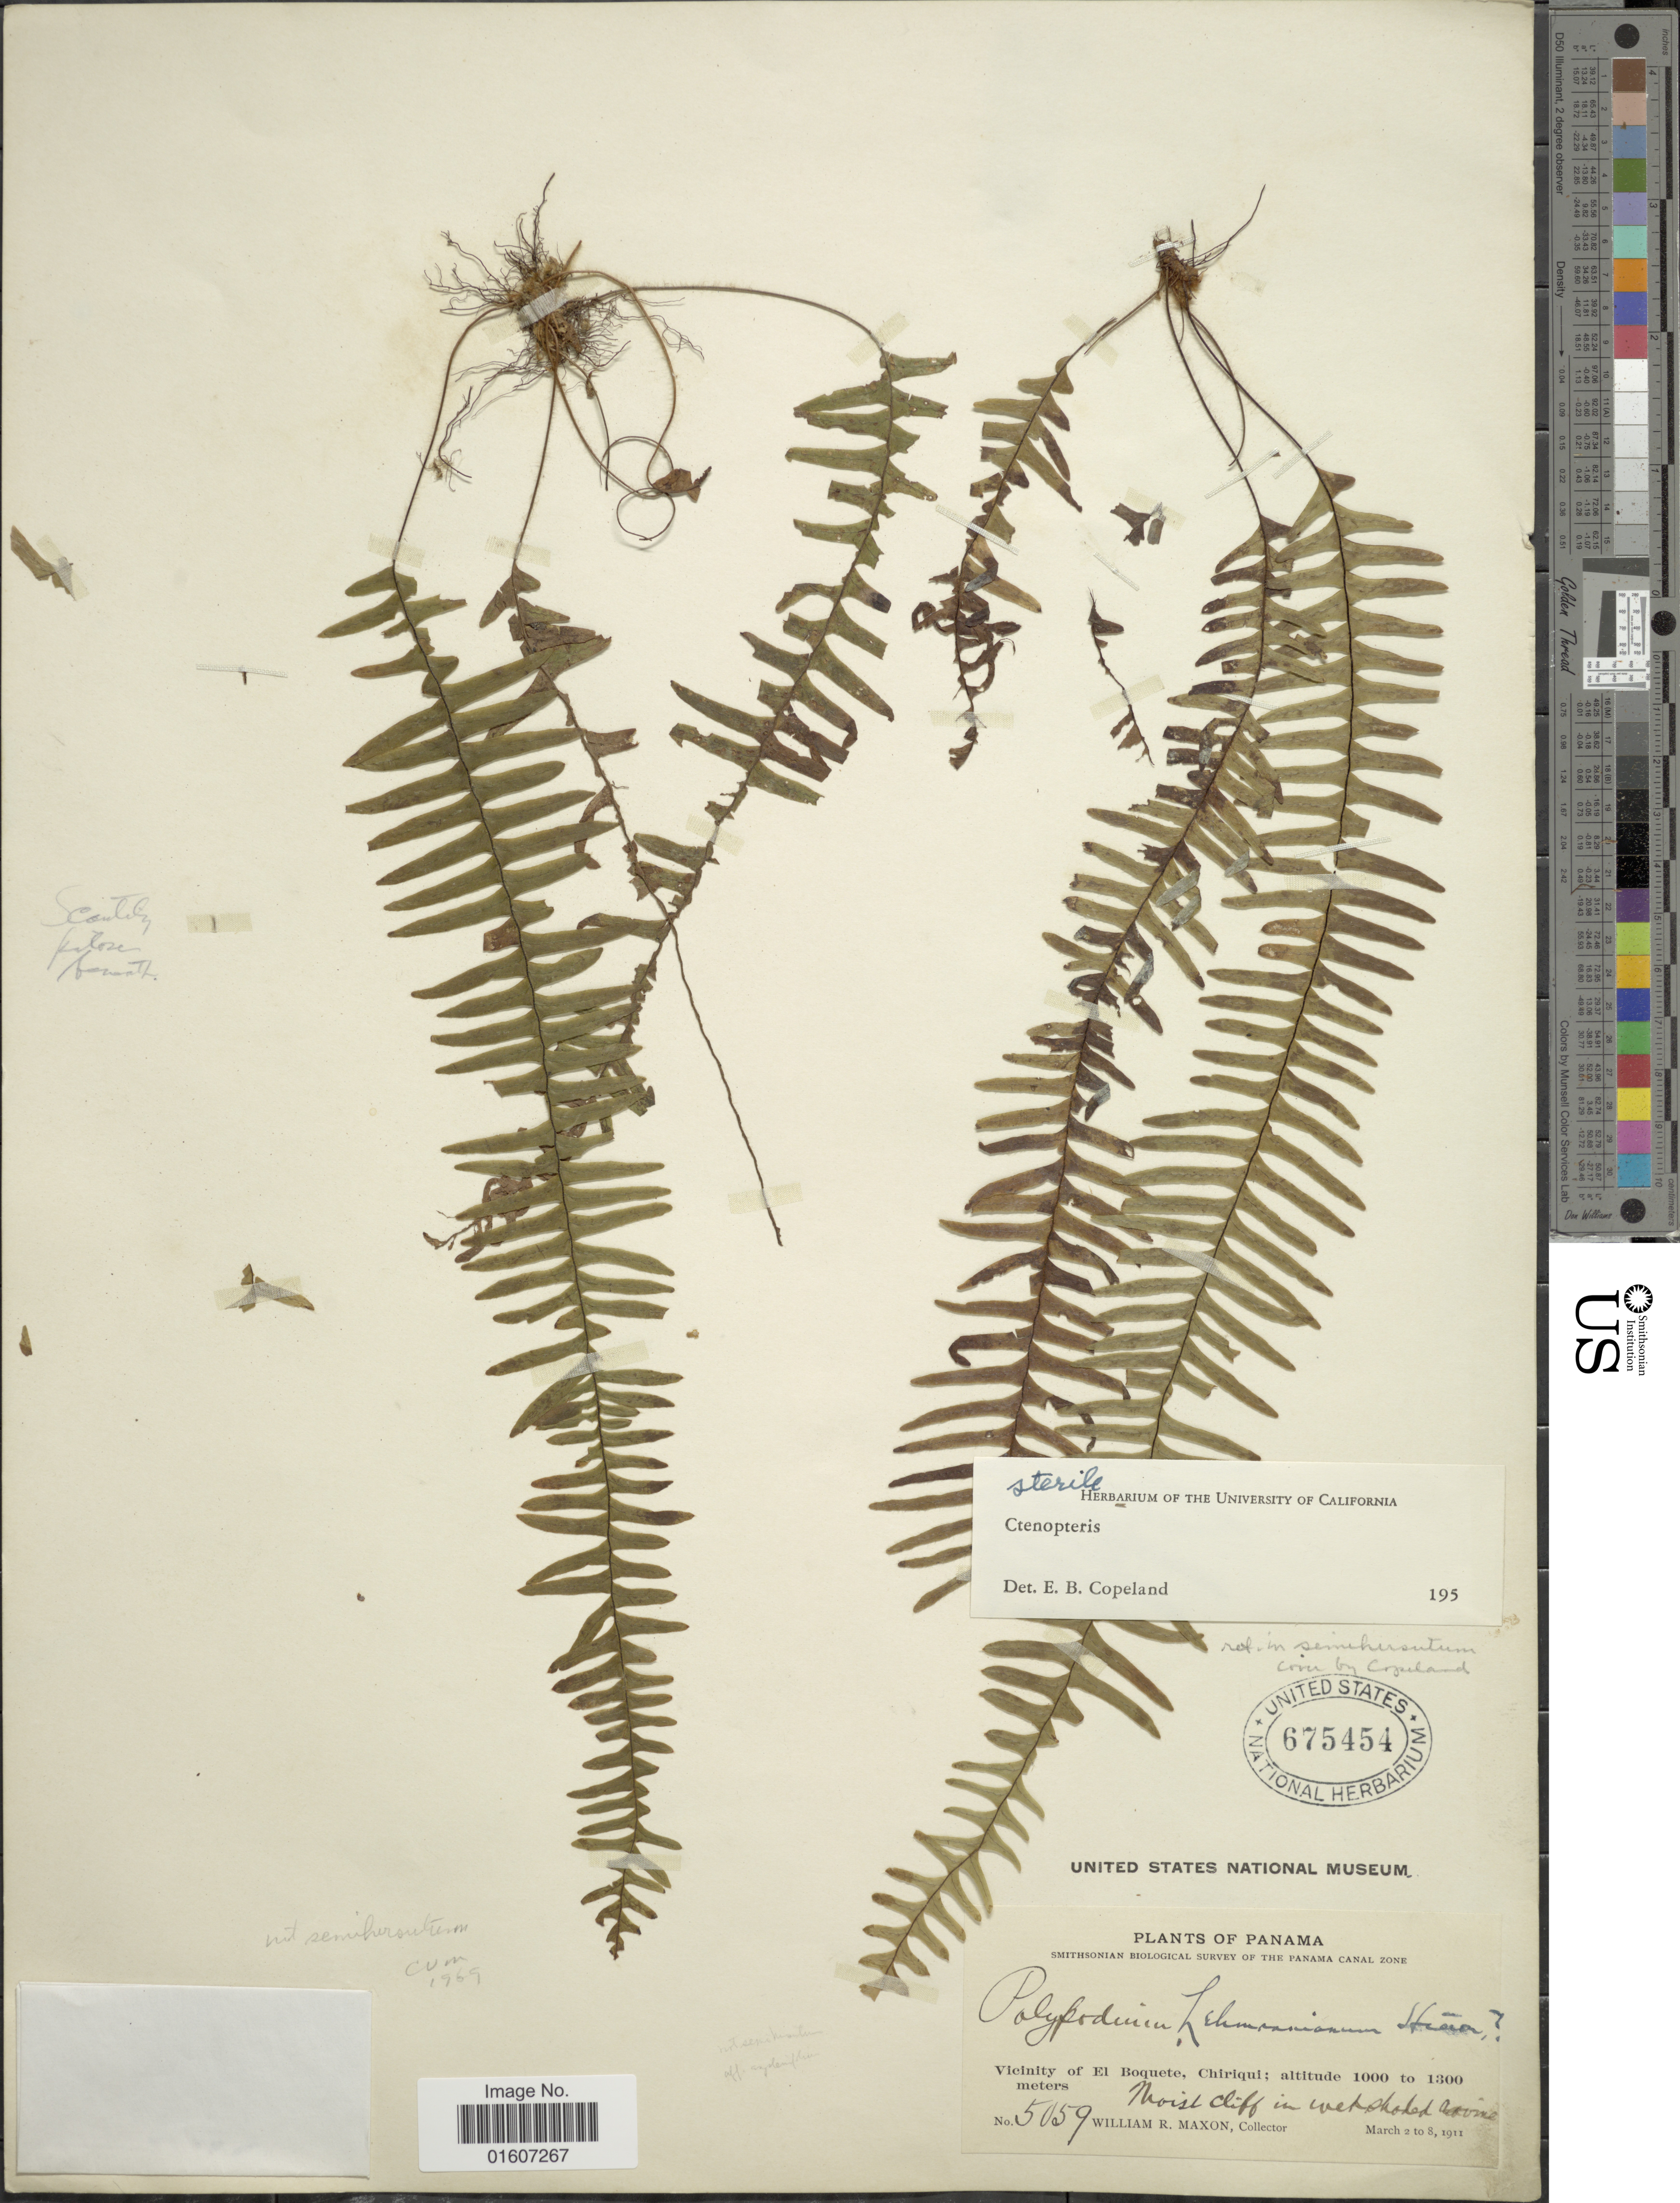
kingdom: Plantae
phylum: Tracheophyta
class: Polypodiopsida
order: Polypodiales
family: Polypodiaceae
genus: Terpsichore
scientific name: Terpsichore atroviridis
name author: (Copel.) A.R. Sm.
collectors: W. R. Maxon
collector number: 5059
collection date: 1911-03-02/1911-03-08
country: Panama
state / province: Chiriqui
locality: Vicinity of El Boquete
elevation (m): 1000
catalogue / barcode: US 675454